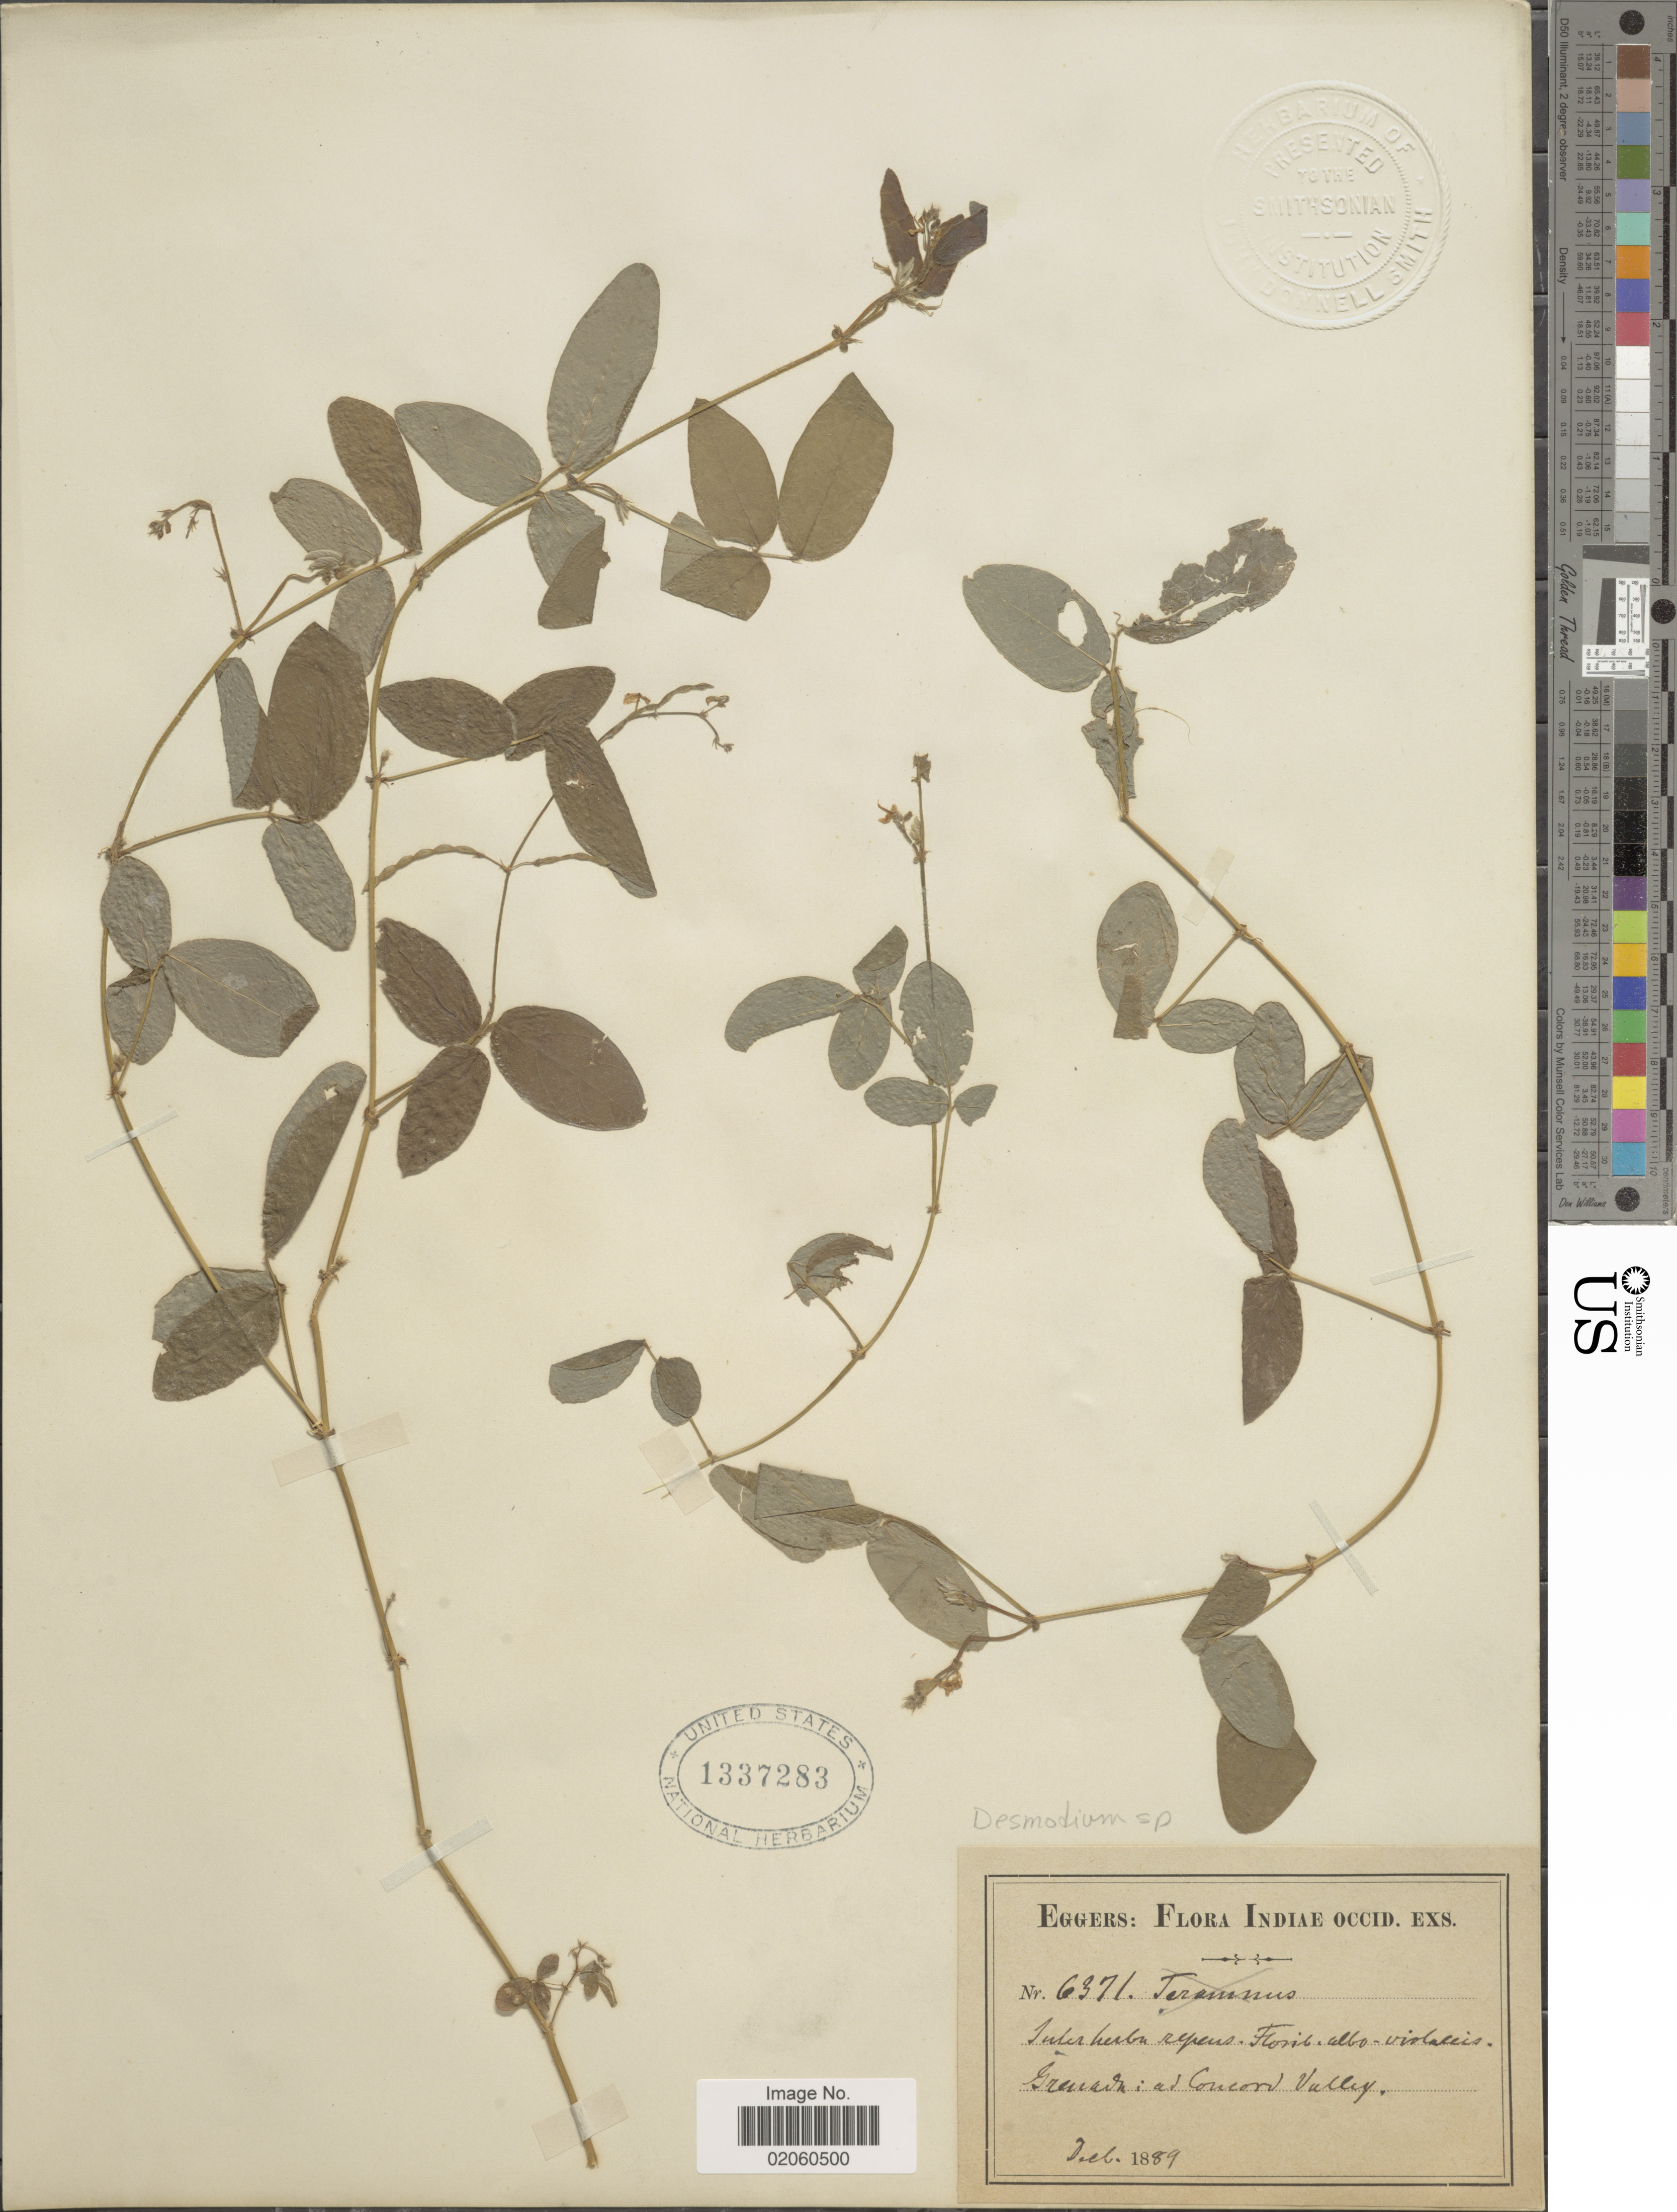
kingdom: Plantae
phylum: Tracheophyta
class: Magnoliopsida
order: Fabales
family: Fabaceae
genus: Desmodium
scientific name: Desmodium sp.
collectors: -. Eggers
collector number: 6371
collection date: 1889-12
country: Grenada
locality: Grenada: ad Concord Valley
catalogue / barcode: US 1337283